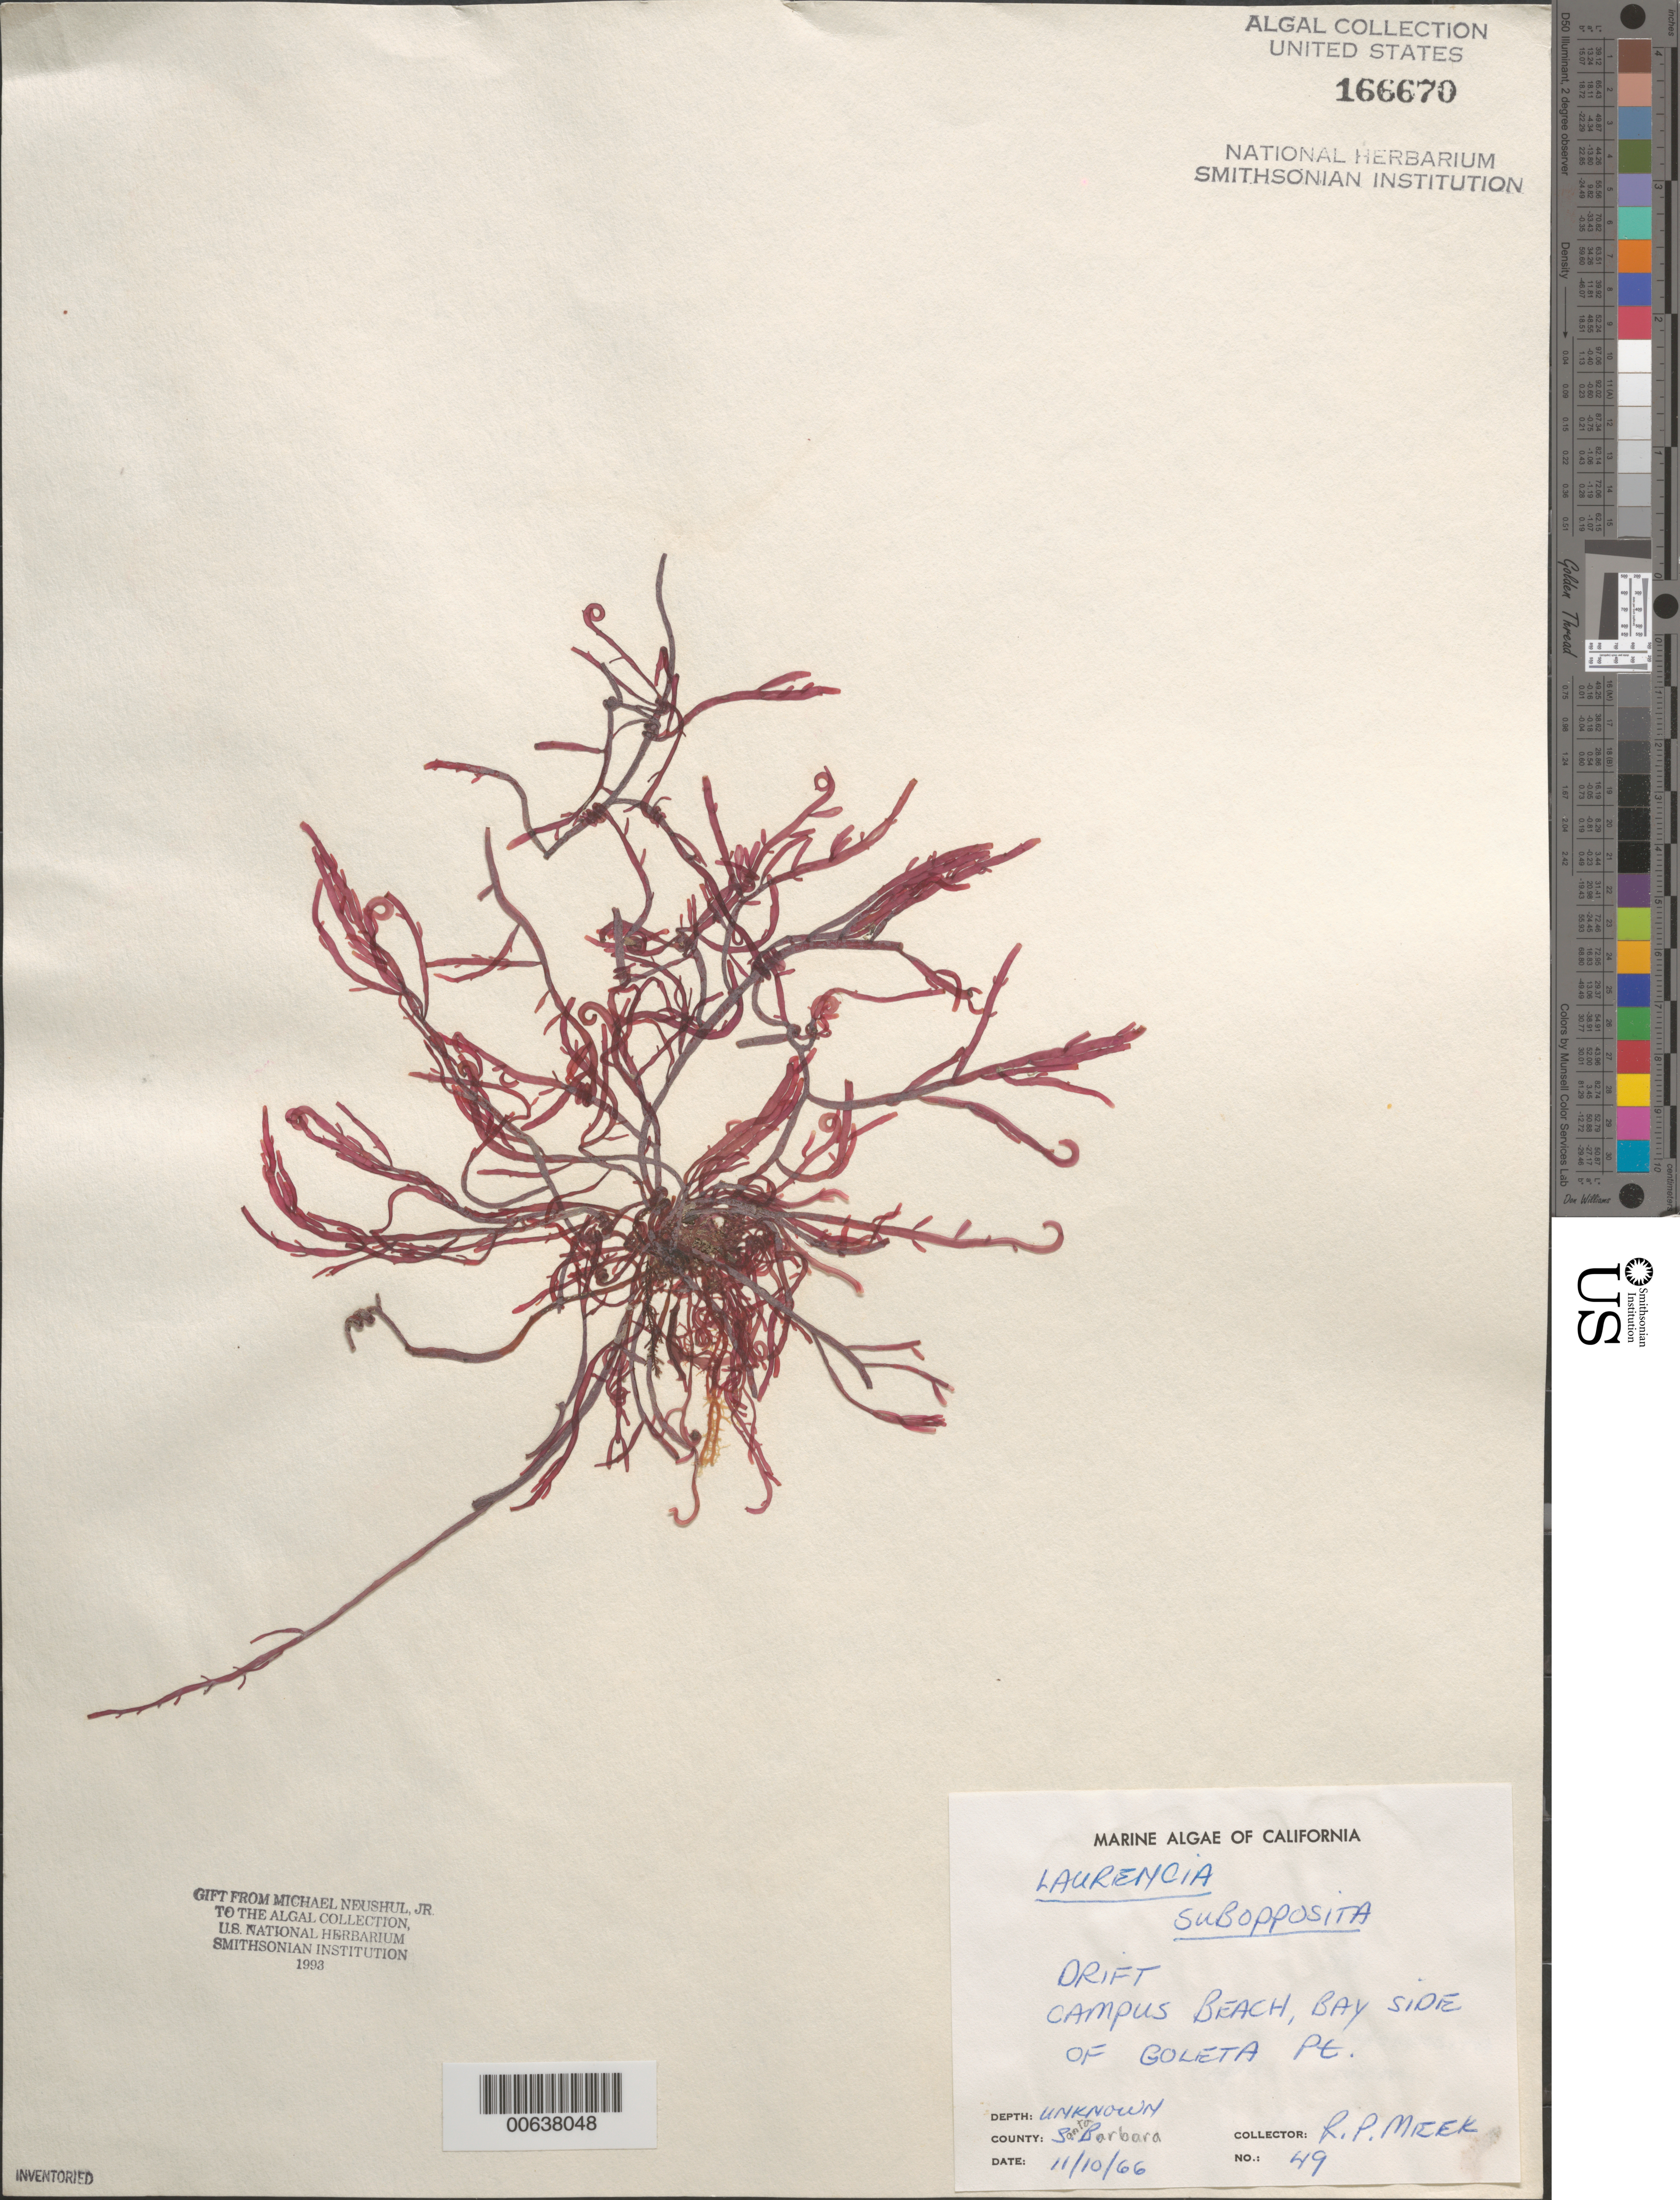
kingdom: Plantae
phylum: Rhodophyta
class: Florideophyceae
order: Ceramiales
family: Rhodomelaceae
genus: Laurencia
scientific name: Laurencia subopposita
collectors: R. Meek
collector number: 49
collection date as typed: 10 Nov 1966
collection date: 1966-11-10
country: United States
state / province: California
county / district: Santa Barbara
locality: Campus Beach, bay side of Goleta Point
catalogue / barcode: US 166670